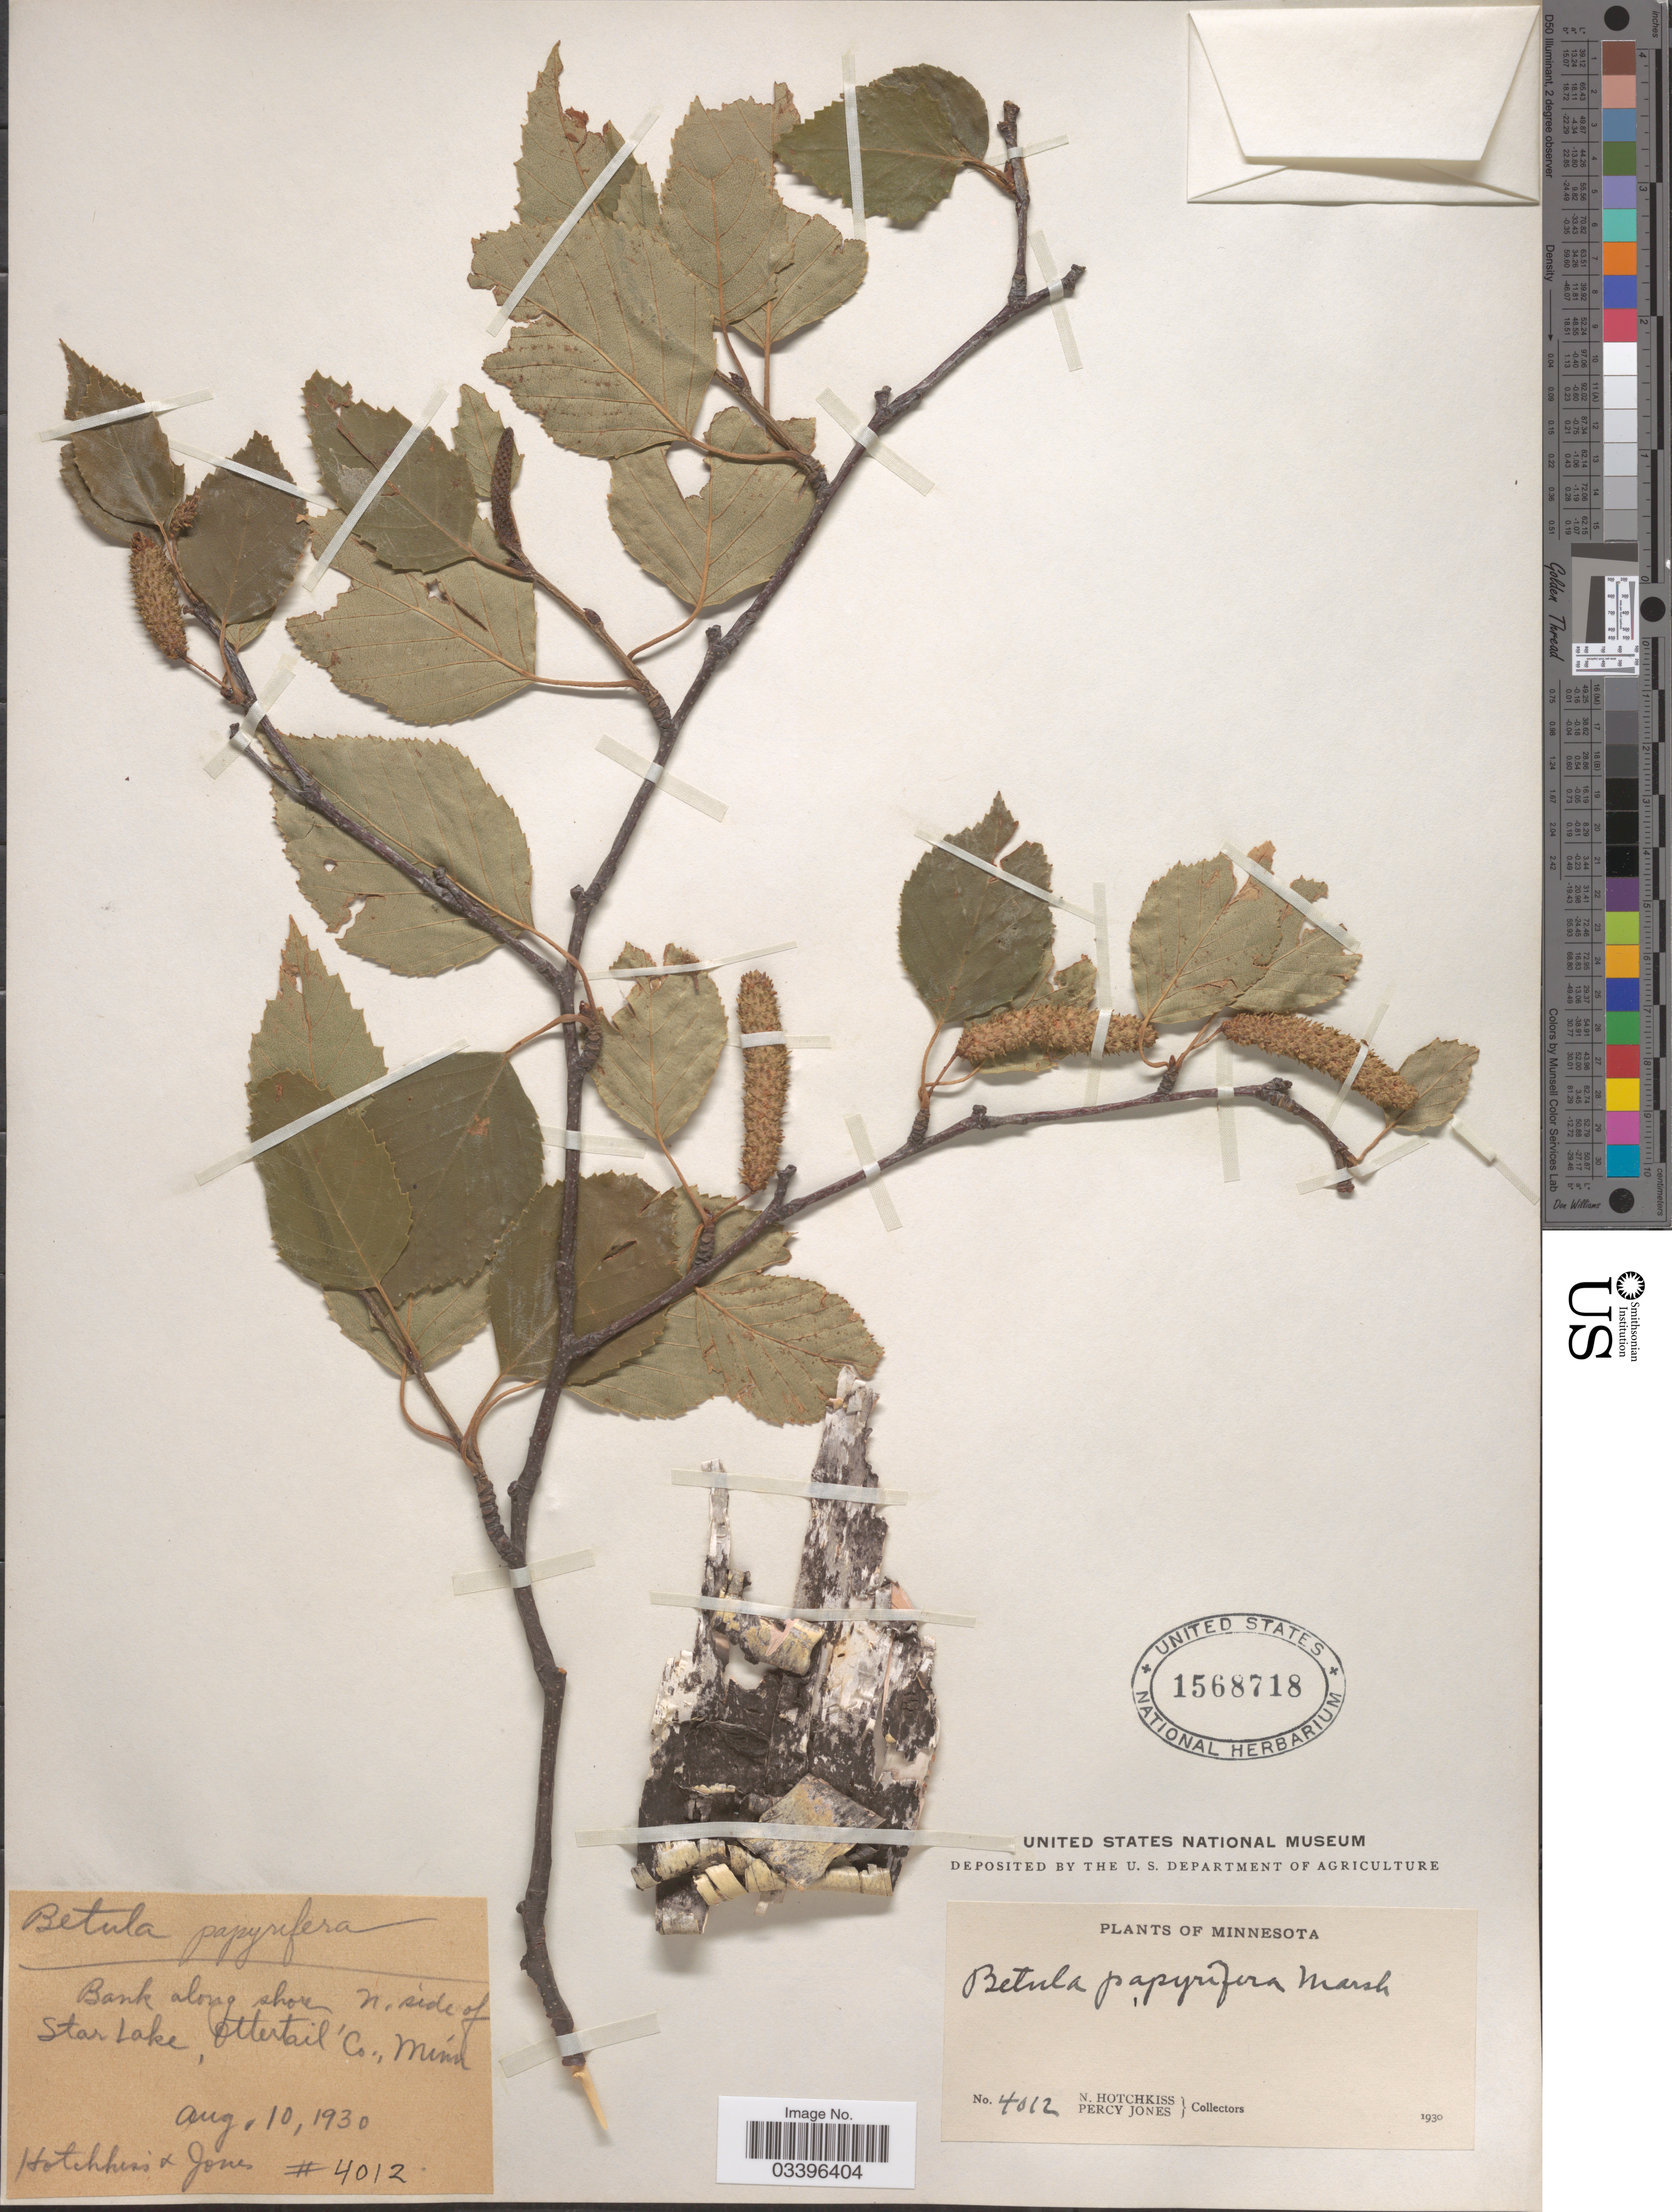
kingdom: Plantae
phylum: Tracheophyta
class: Magnoliopsida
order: Fagales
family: Betulaceae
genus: Betula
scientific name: Betula papyrifera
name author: Marshall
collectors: N. Hotchkiss & P. Jones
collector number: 4012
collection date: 1930-08-10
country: United States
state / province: Minnesota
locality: Bank along shore N. side of Star Lake, Ottertail Co.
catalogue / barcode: US 1568718